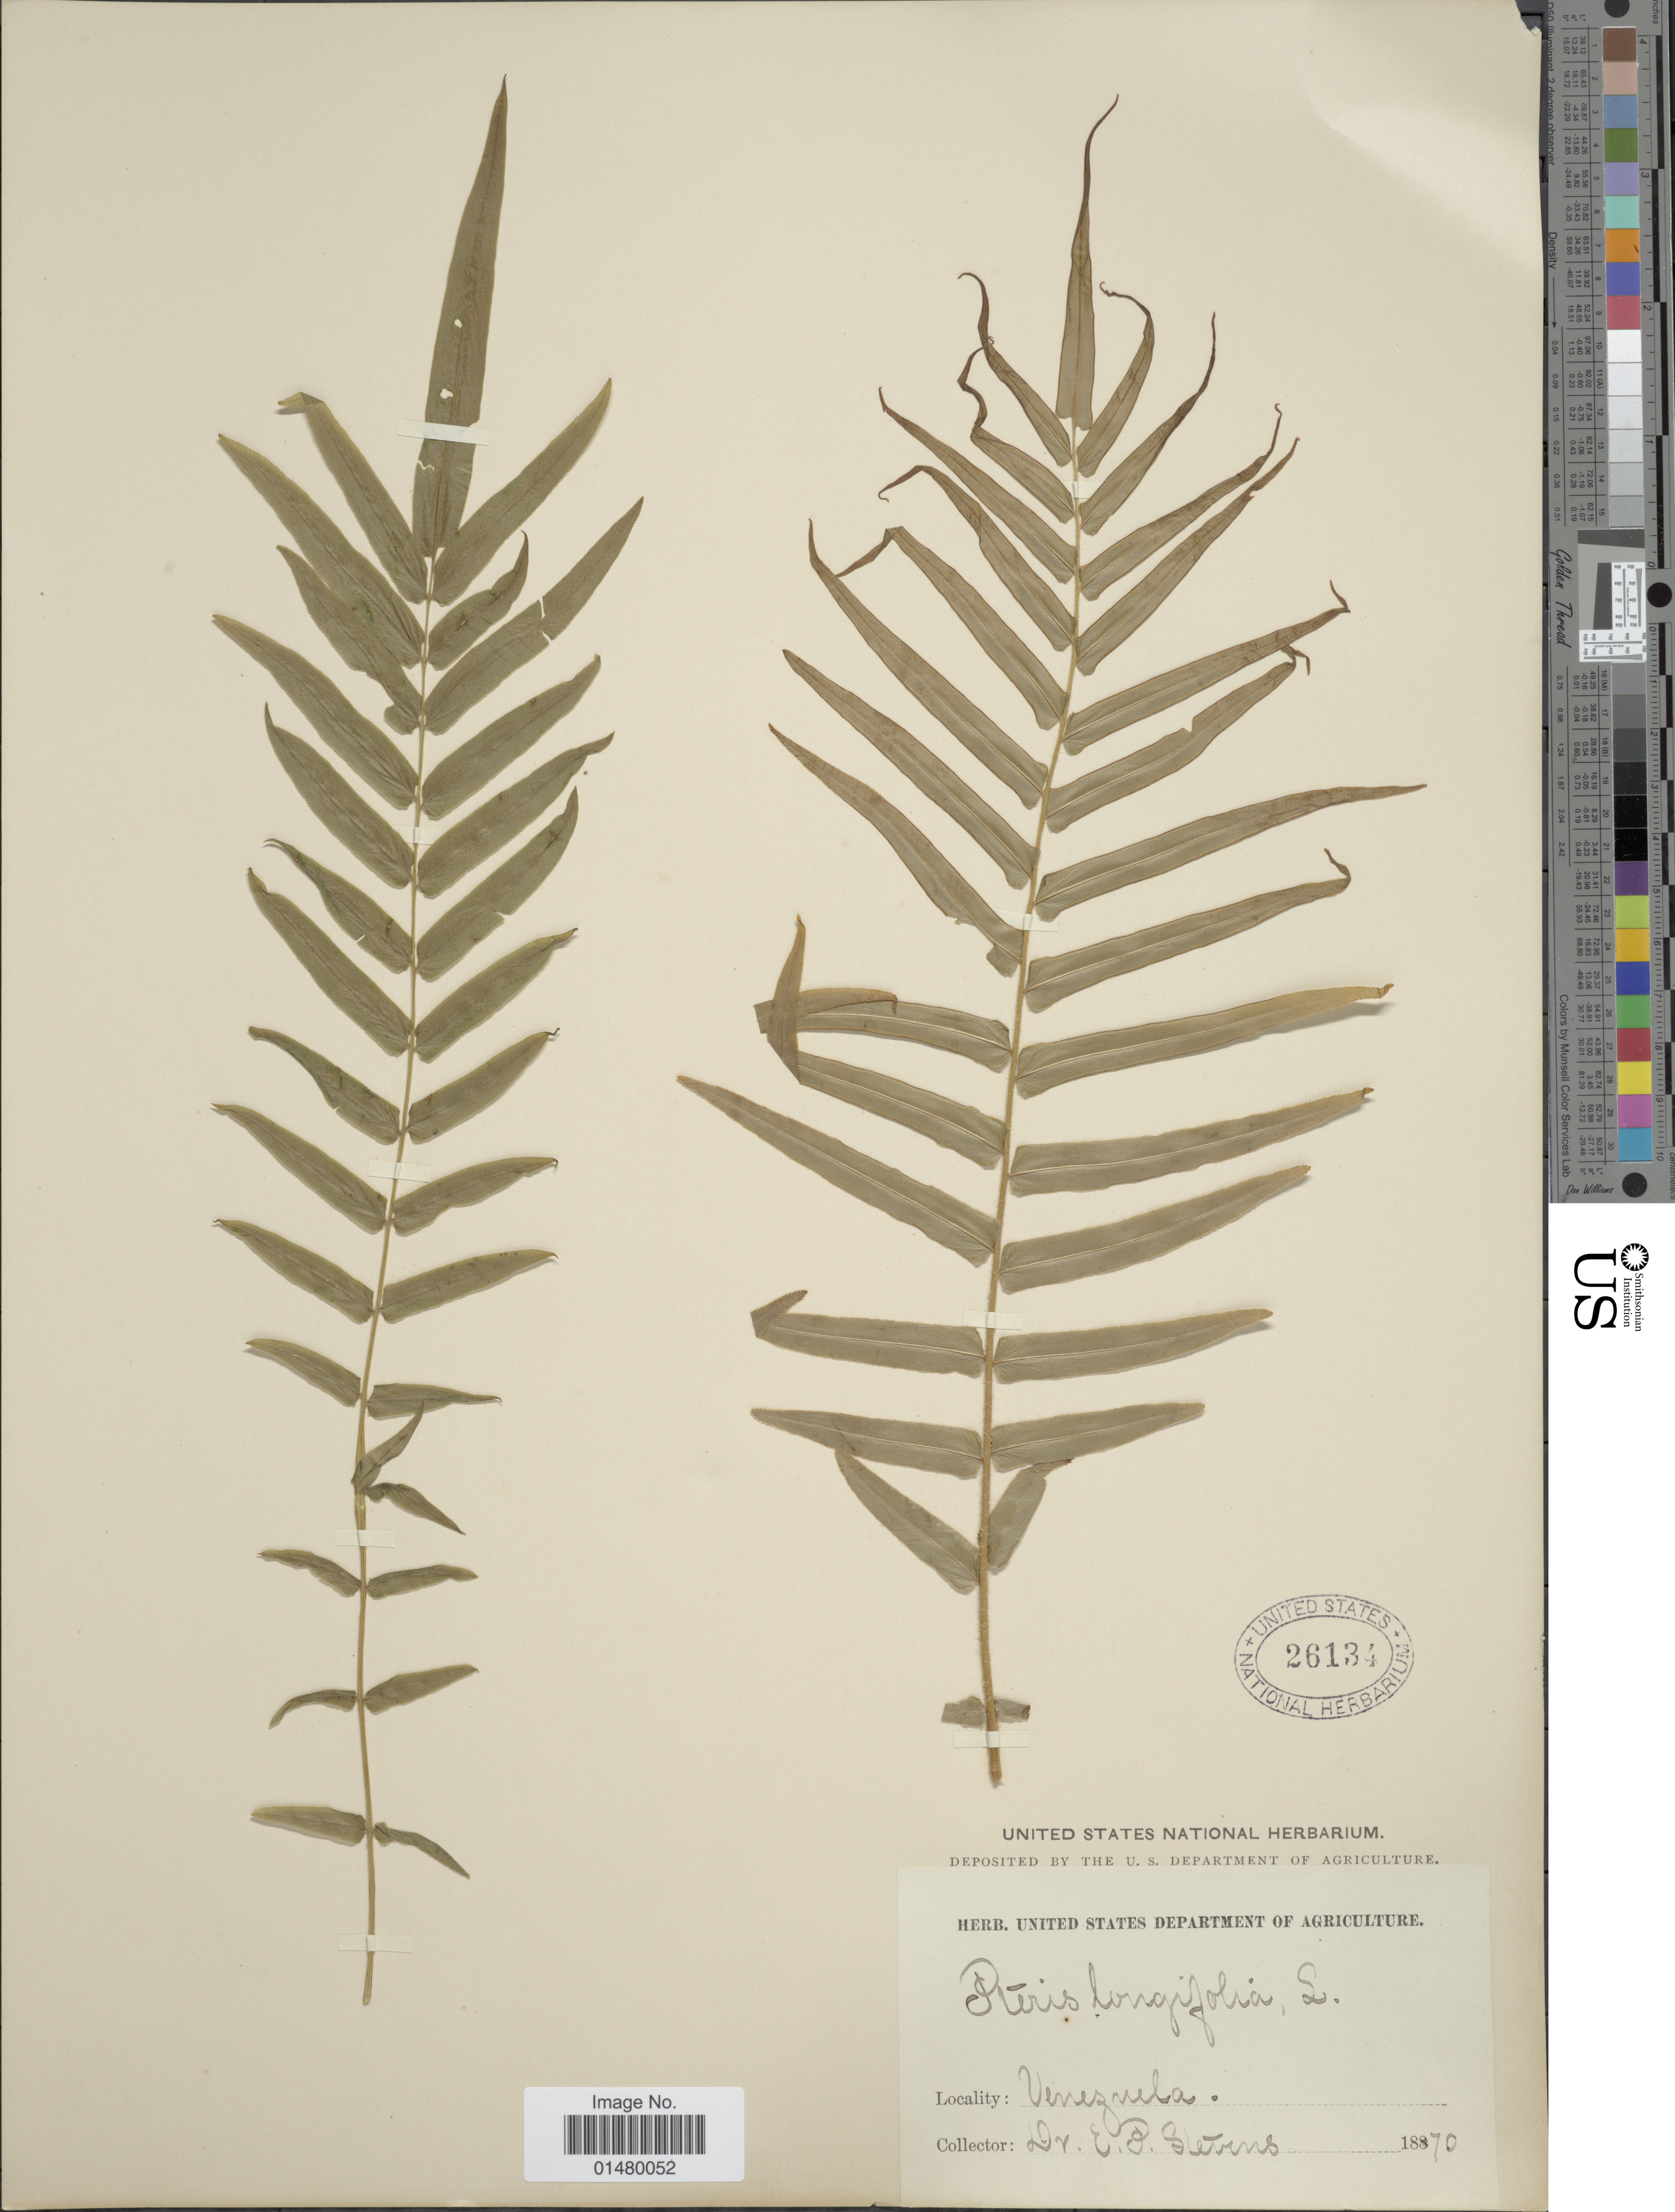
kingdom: Plantae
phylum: Tracheophyta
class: Polypodiopsida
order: Polypodiales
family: Pteridaceae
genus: Pteris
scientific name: Pteris vittata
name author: L.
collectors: E. Stevens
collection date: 1870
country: Venezuela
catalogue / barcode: US 26134